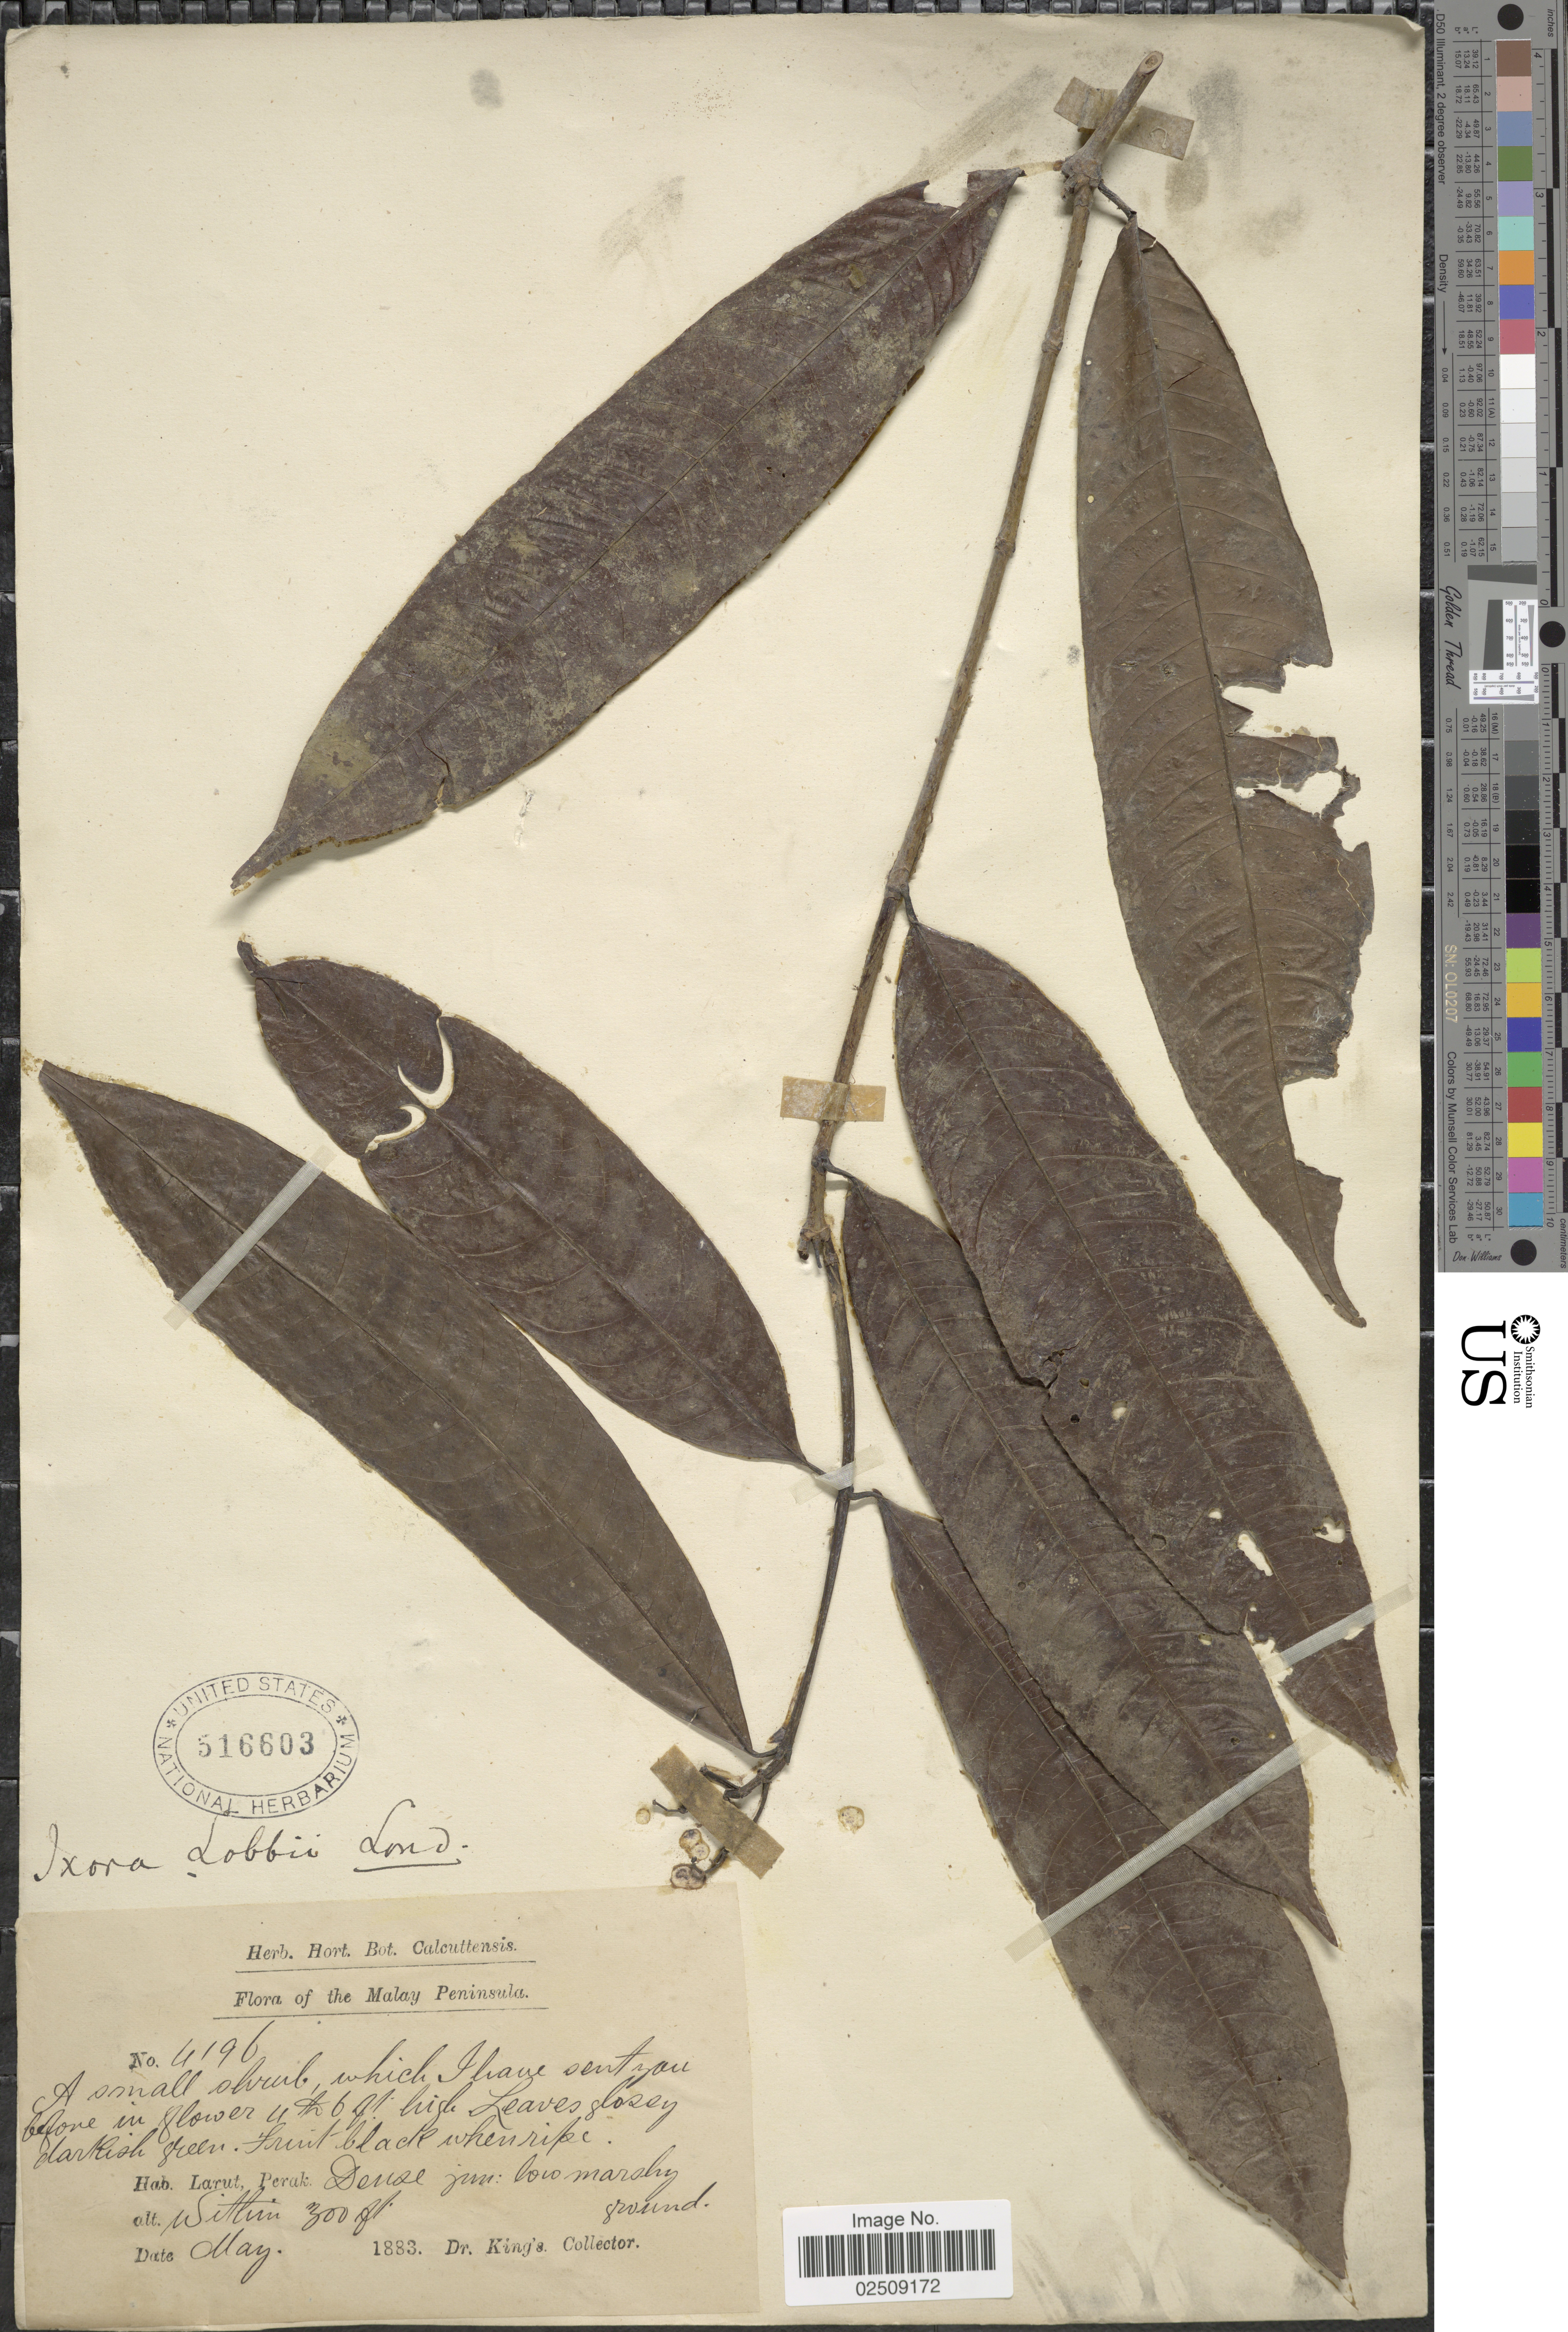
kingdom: Plantae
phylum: Tracheophyta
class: Magnoliopsida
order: Gentianales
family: Rubiaceae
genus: Ixora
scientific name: Ixora lobbii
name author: Loudon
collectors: Dr. King's collector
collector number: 4196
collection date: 1883-05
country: Malaysia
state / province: Perak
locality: Malay Peninsula. Larut, Perak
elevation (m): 91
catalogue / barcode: US 516603